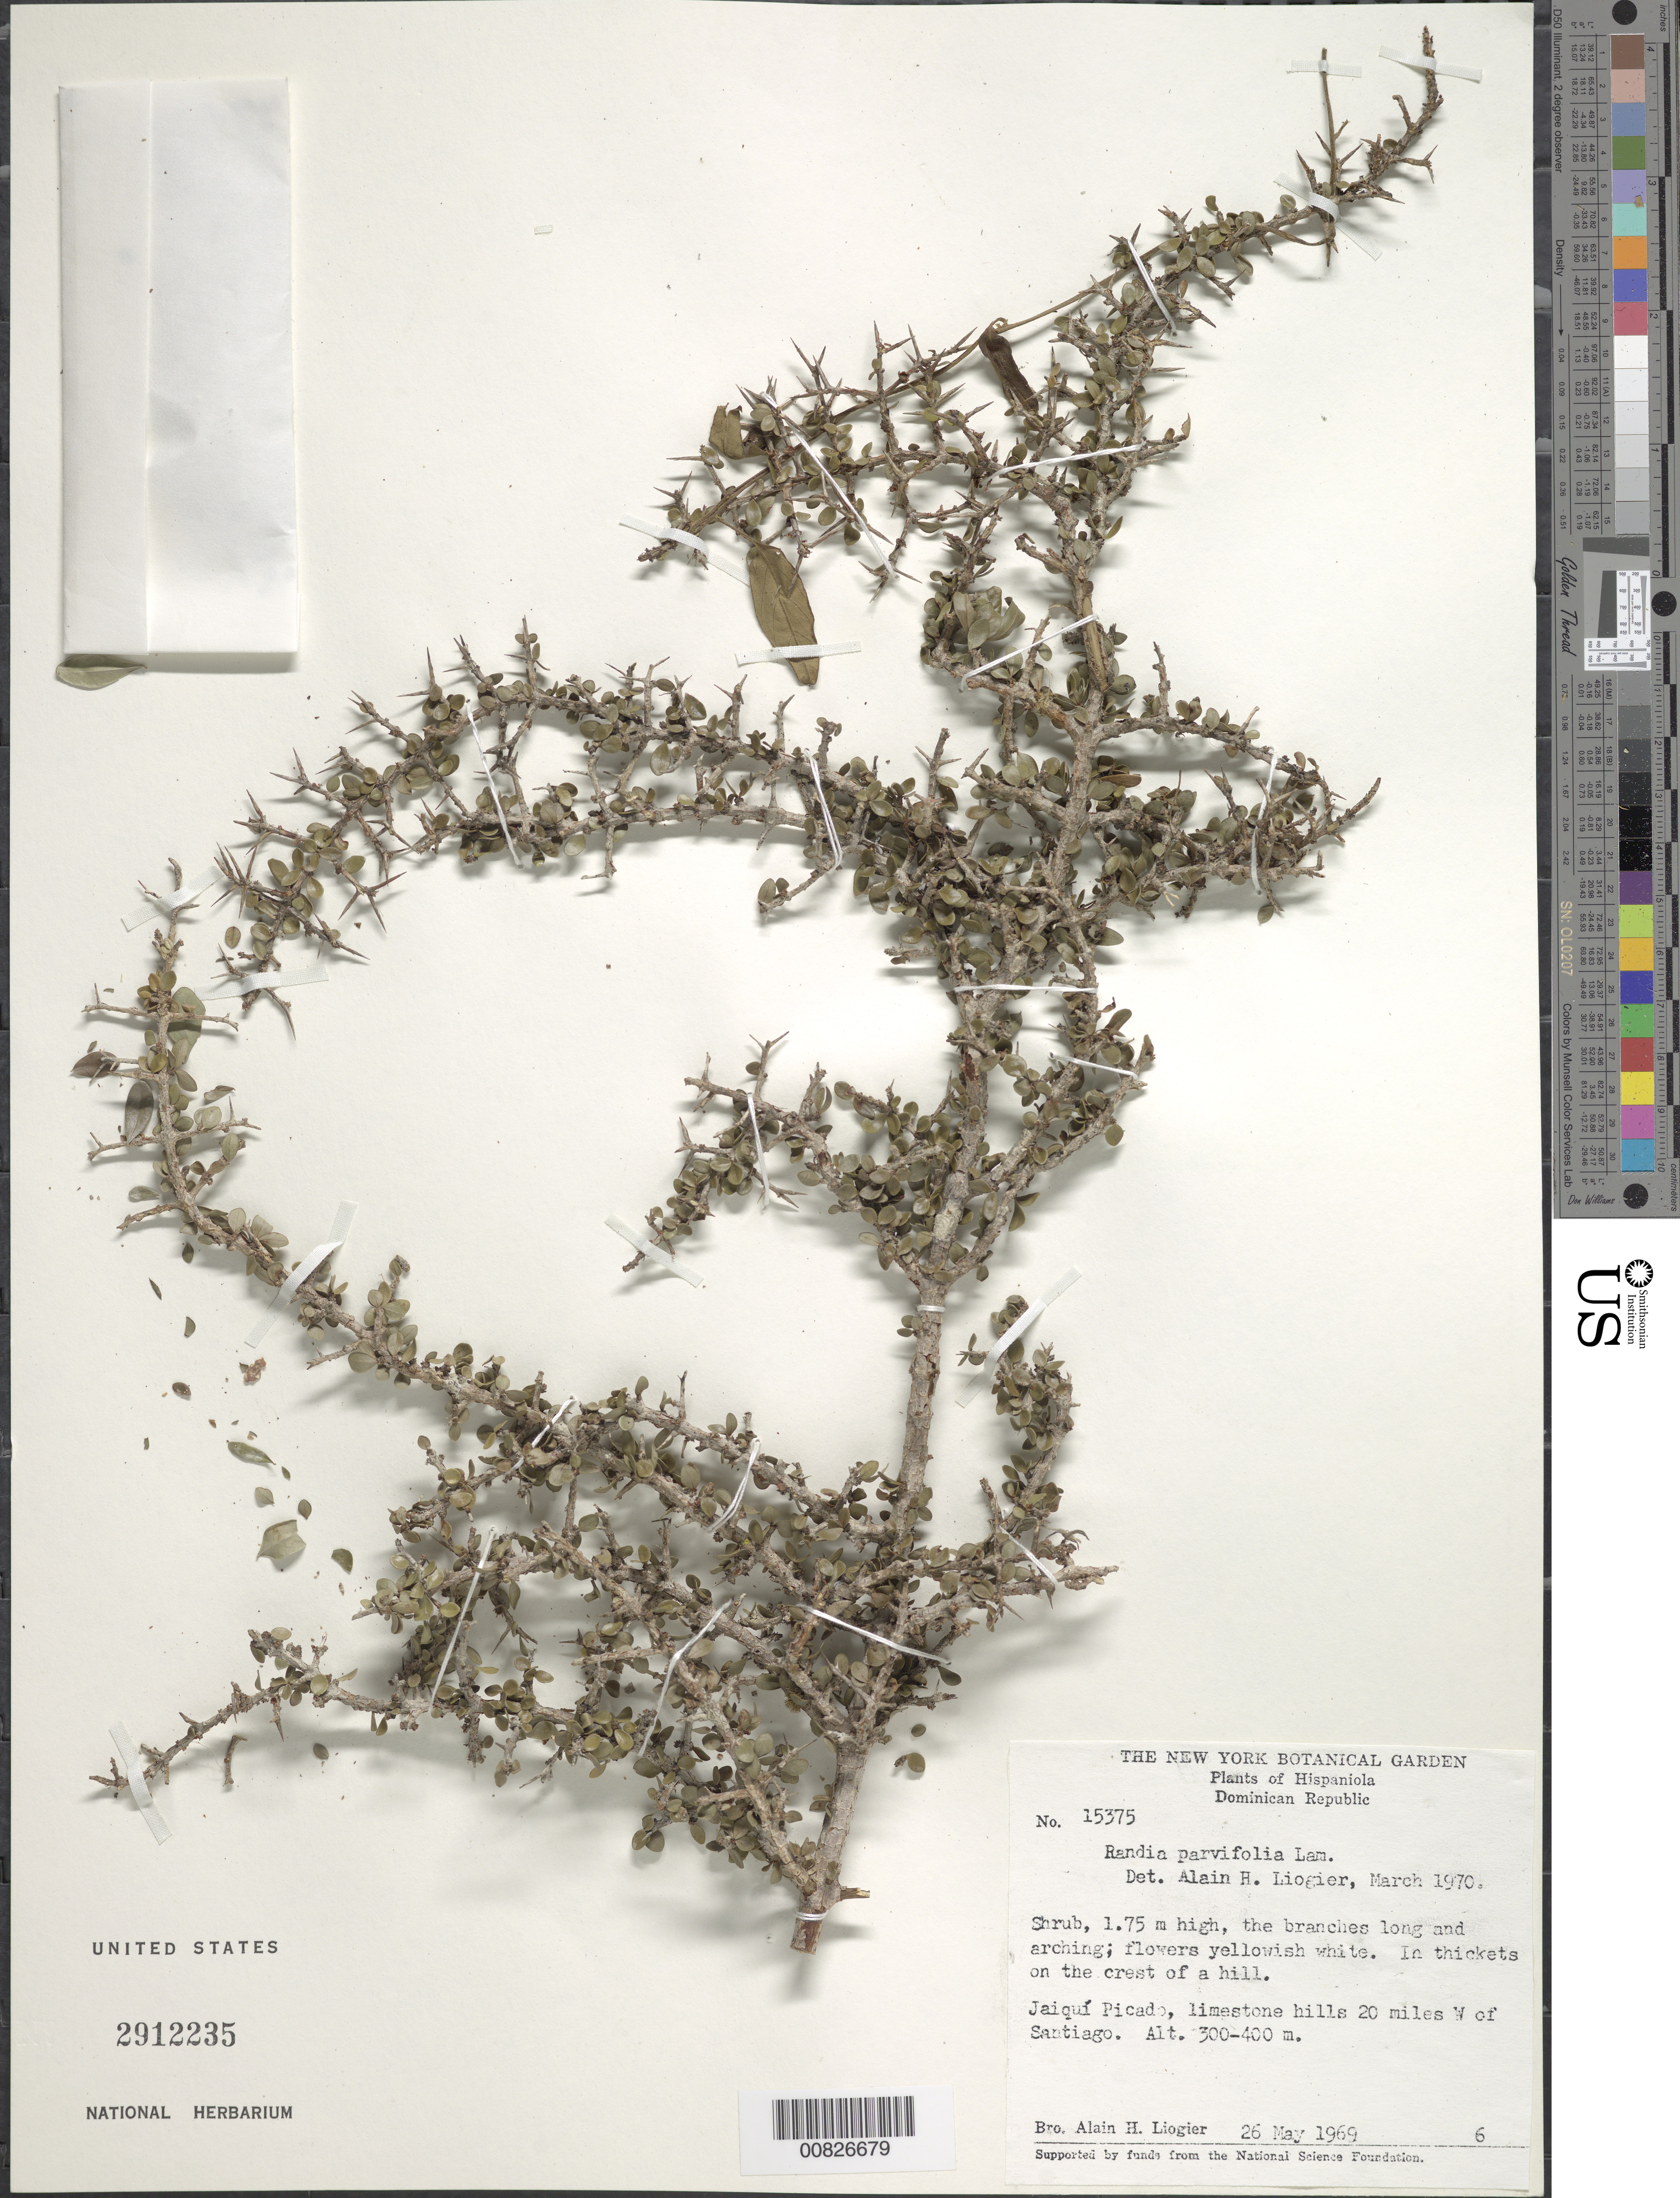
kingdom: Plantae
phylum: Tracheophyta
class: Magnoliopsida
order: Gentianales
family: Rubiaceae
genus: Randia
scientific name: Randia parvifolia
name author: Lam.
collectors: A. H. Liogier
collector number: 15375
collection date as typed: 26 May 1969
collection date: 1969-05-26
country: Dominican Republic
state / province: Santiago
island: Hispaniola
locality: Jaiquí Picado, 20 miles W of Santiago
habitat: In thickets on the crest of a limestone hill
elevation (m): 300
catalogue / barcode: US 2912235